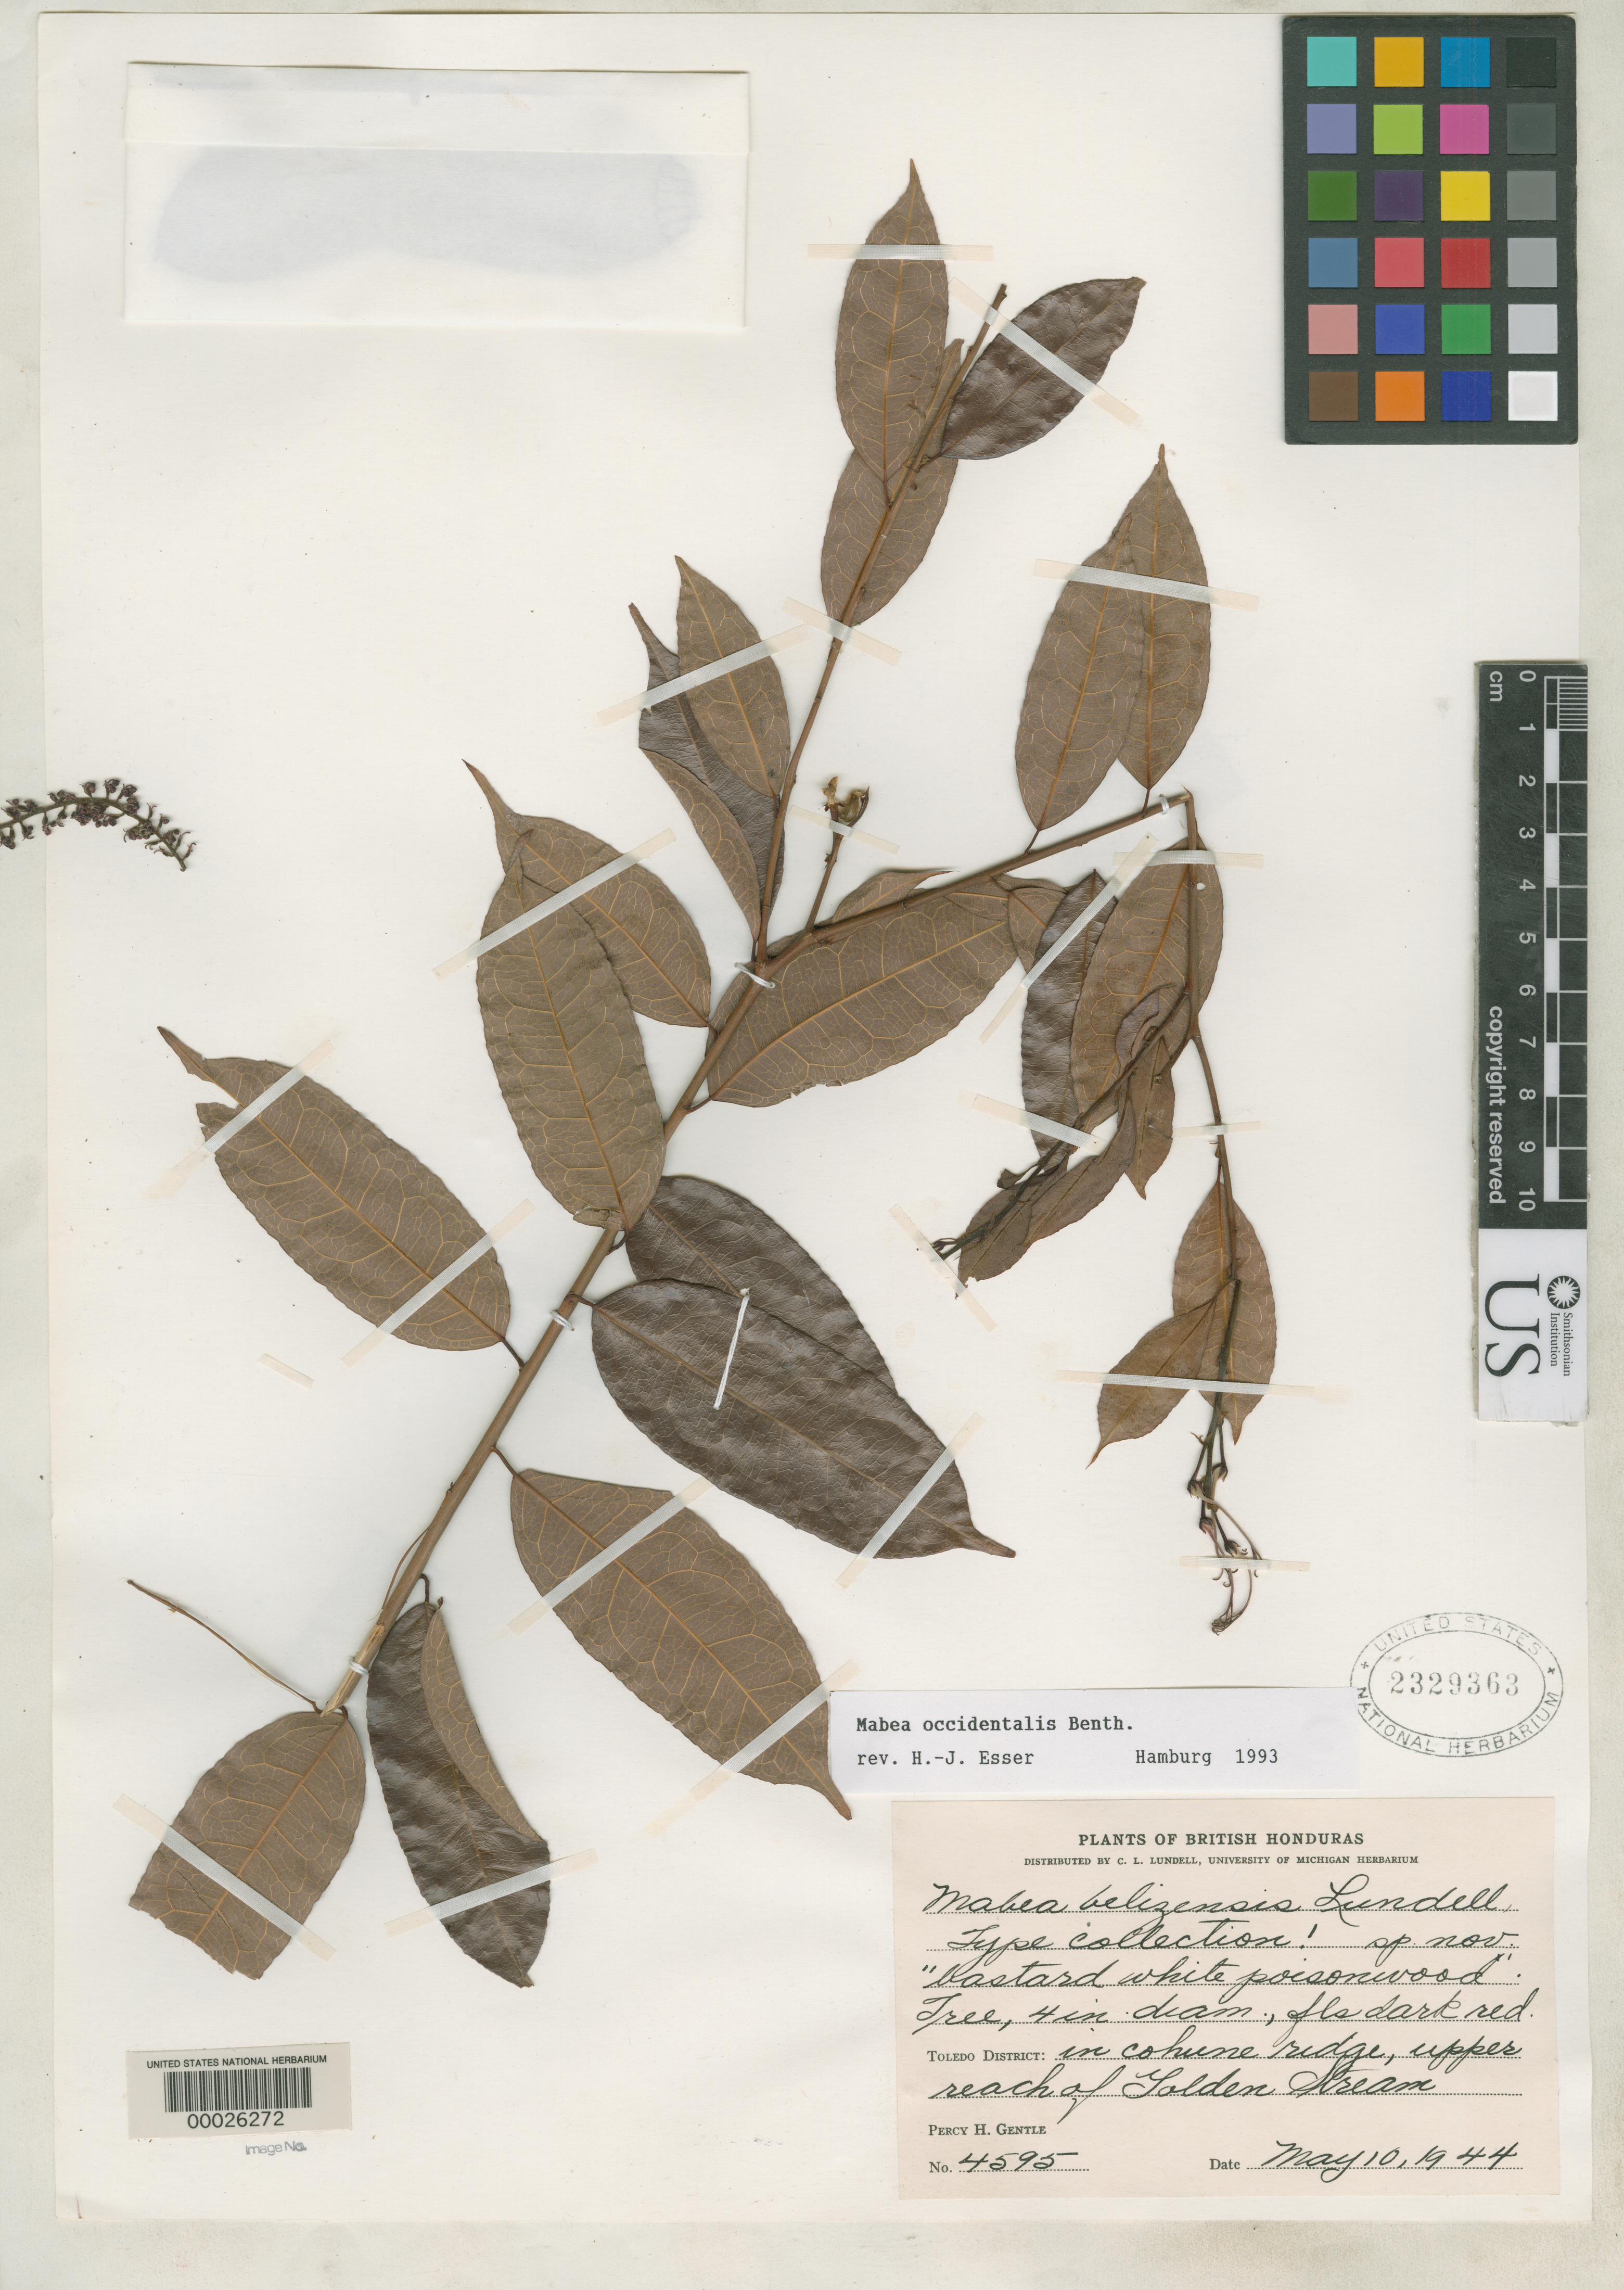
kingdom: Plantae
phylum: Tracheophyta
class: Magnoliopsida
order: Malpighiales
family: Euphorbiaceae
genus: Mabea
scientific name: Mabea belizensis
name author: Lundell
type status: Isotype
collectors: P. H. Gentle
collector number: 4595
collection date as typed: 10 May 1944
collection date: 1944-05-10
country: Belize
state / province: Toledo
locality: Upper reach of Golden Stream.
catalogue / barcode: US 2329363